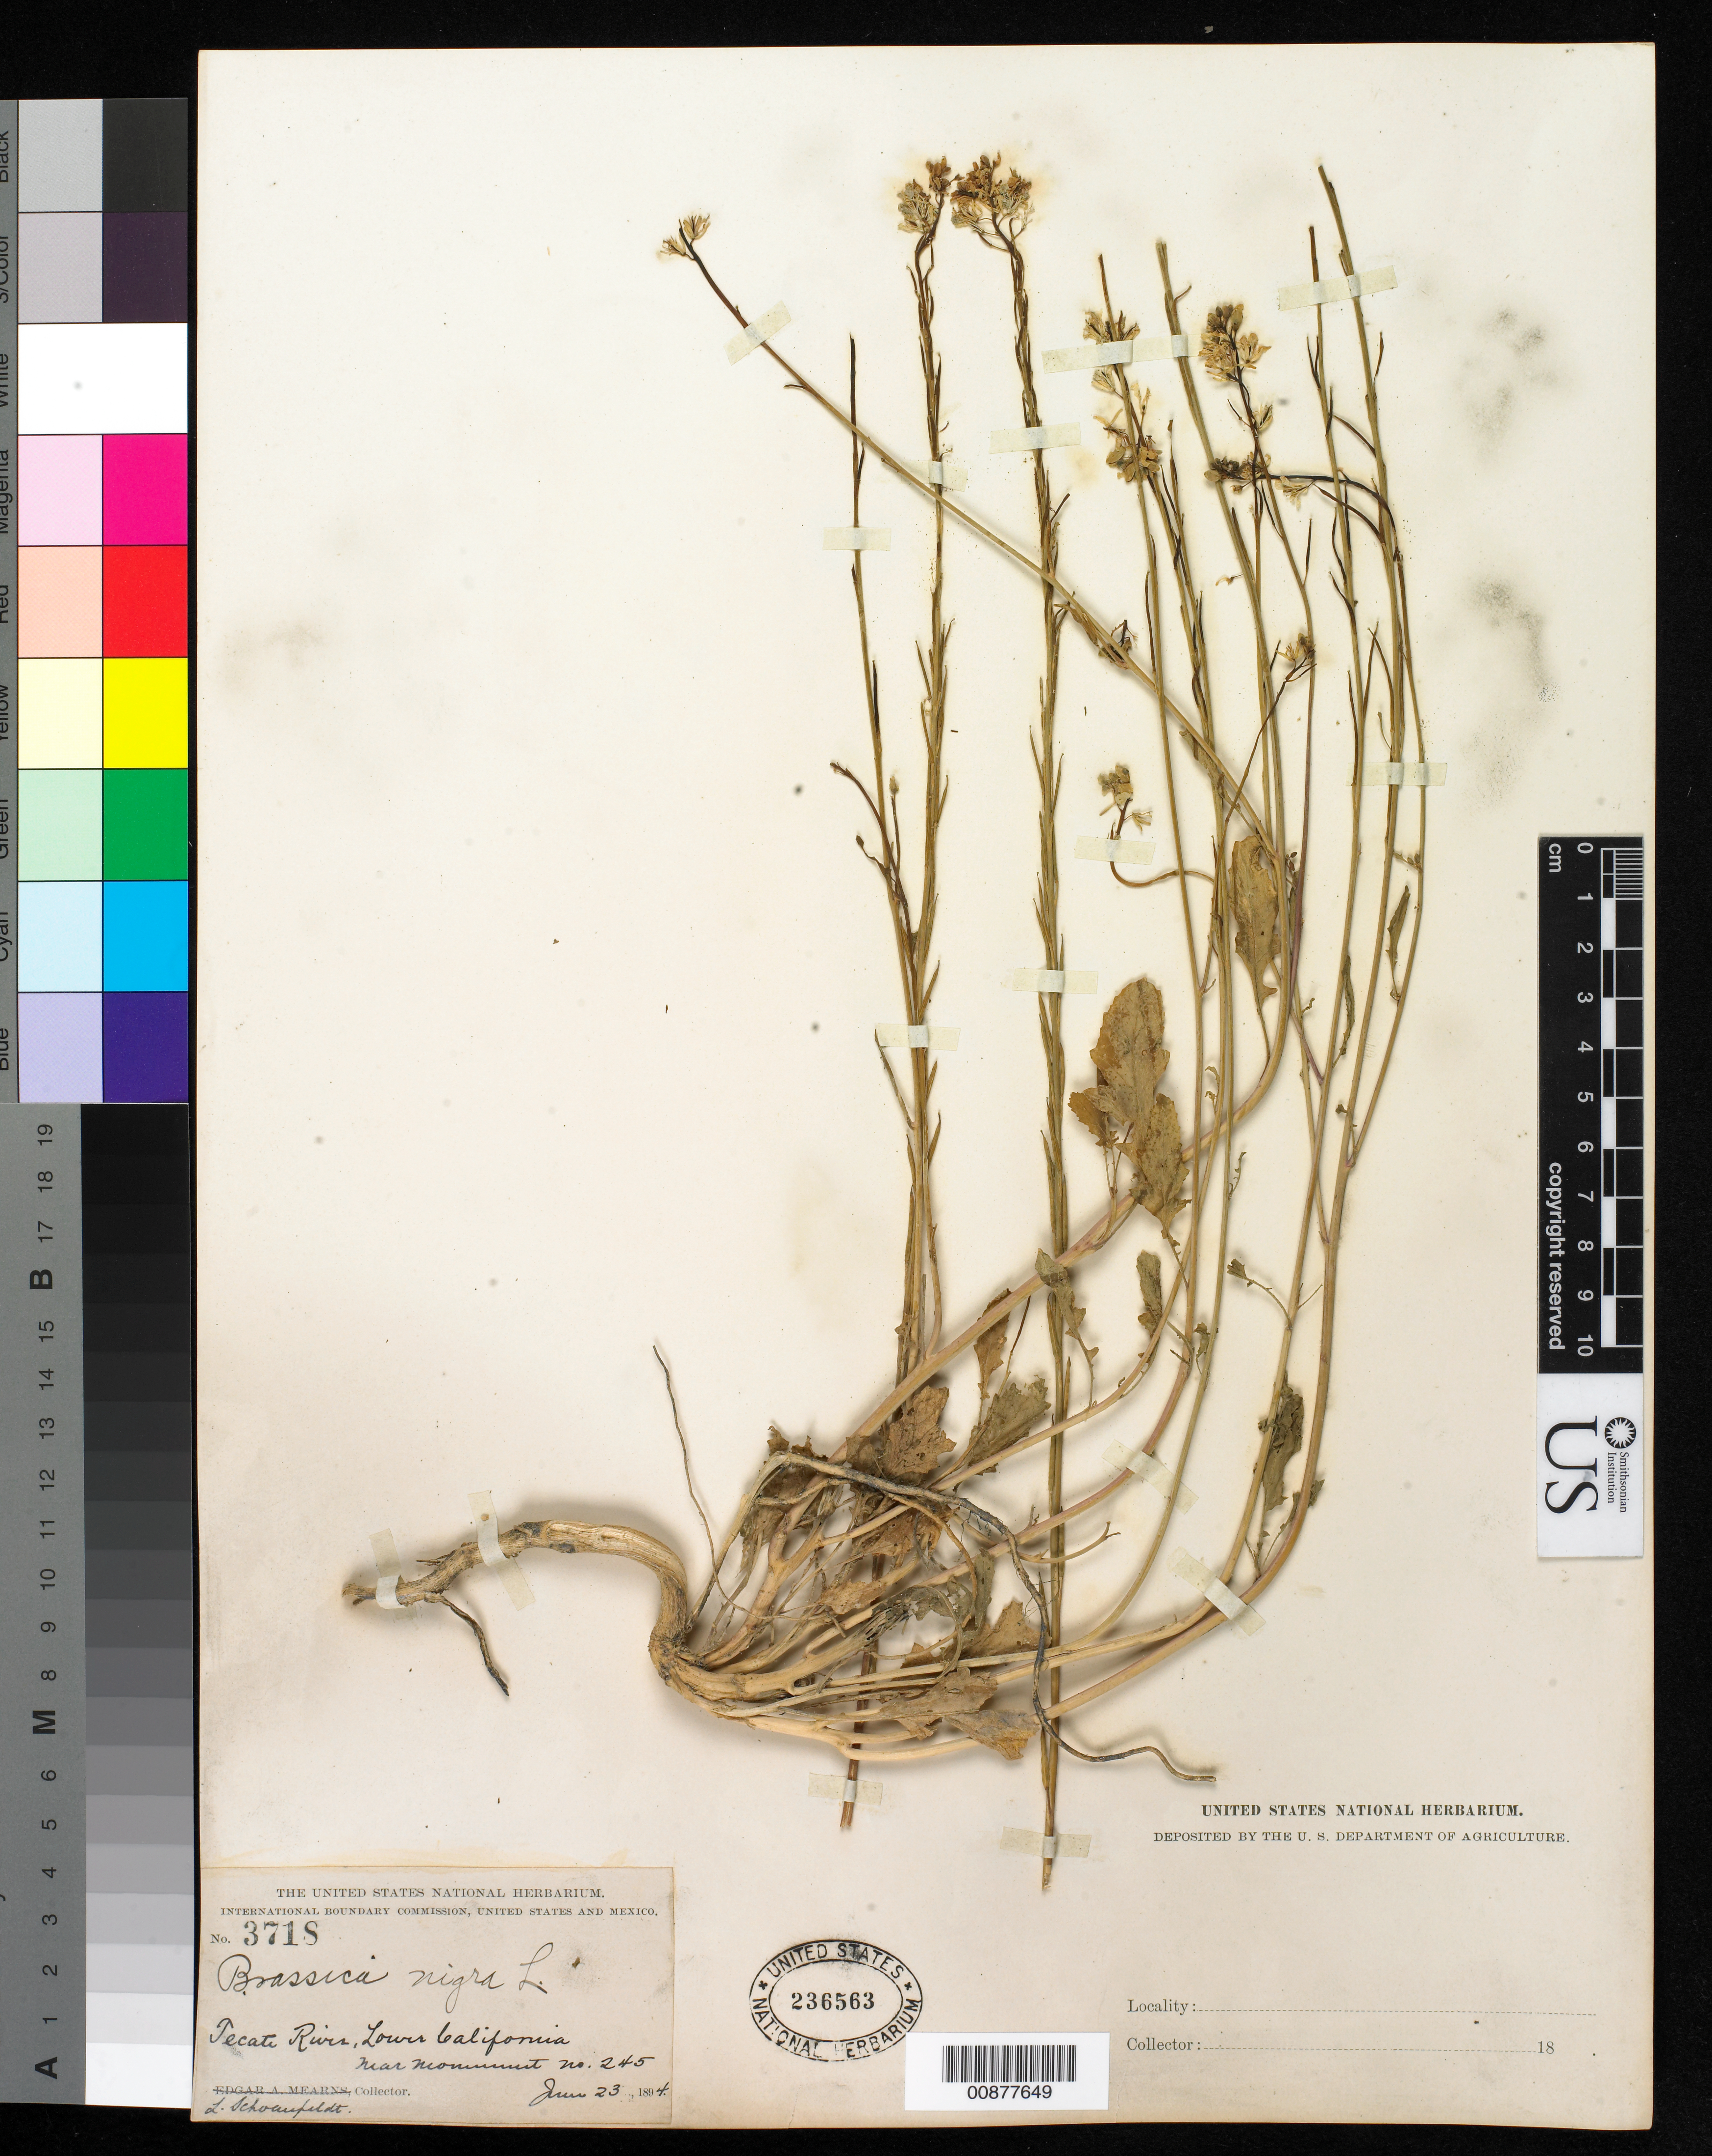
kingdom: Plantae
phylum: Tracheophyta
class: Magnoliopsida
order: Brassicales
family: Brassicaceae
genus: Brassica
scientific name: Brassica nigra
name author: (L.) W.D.J. Koch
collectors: L. Schoenfeldt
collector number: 3718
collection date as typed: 23 Jun 1894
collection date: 1894-06-23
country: Mexico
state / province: Baja California Norte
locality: Tecate River, near monument no. 245. Baja California.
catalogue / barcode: US 236563